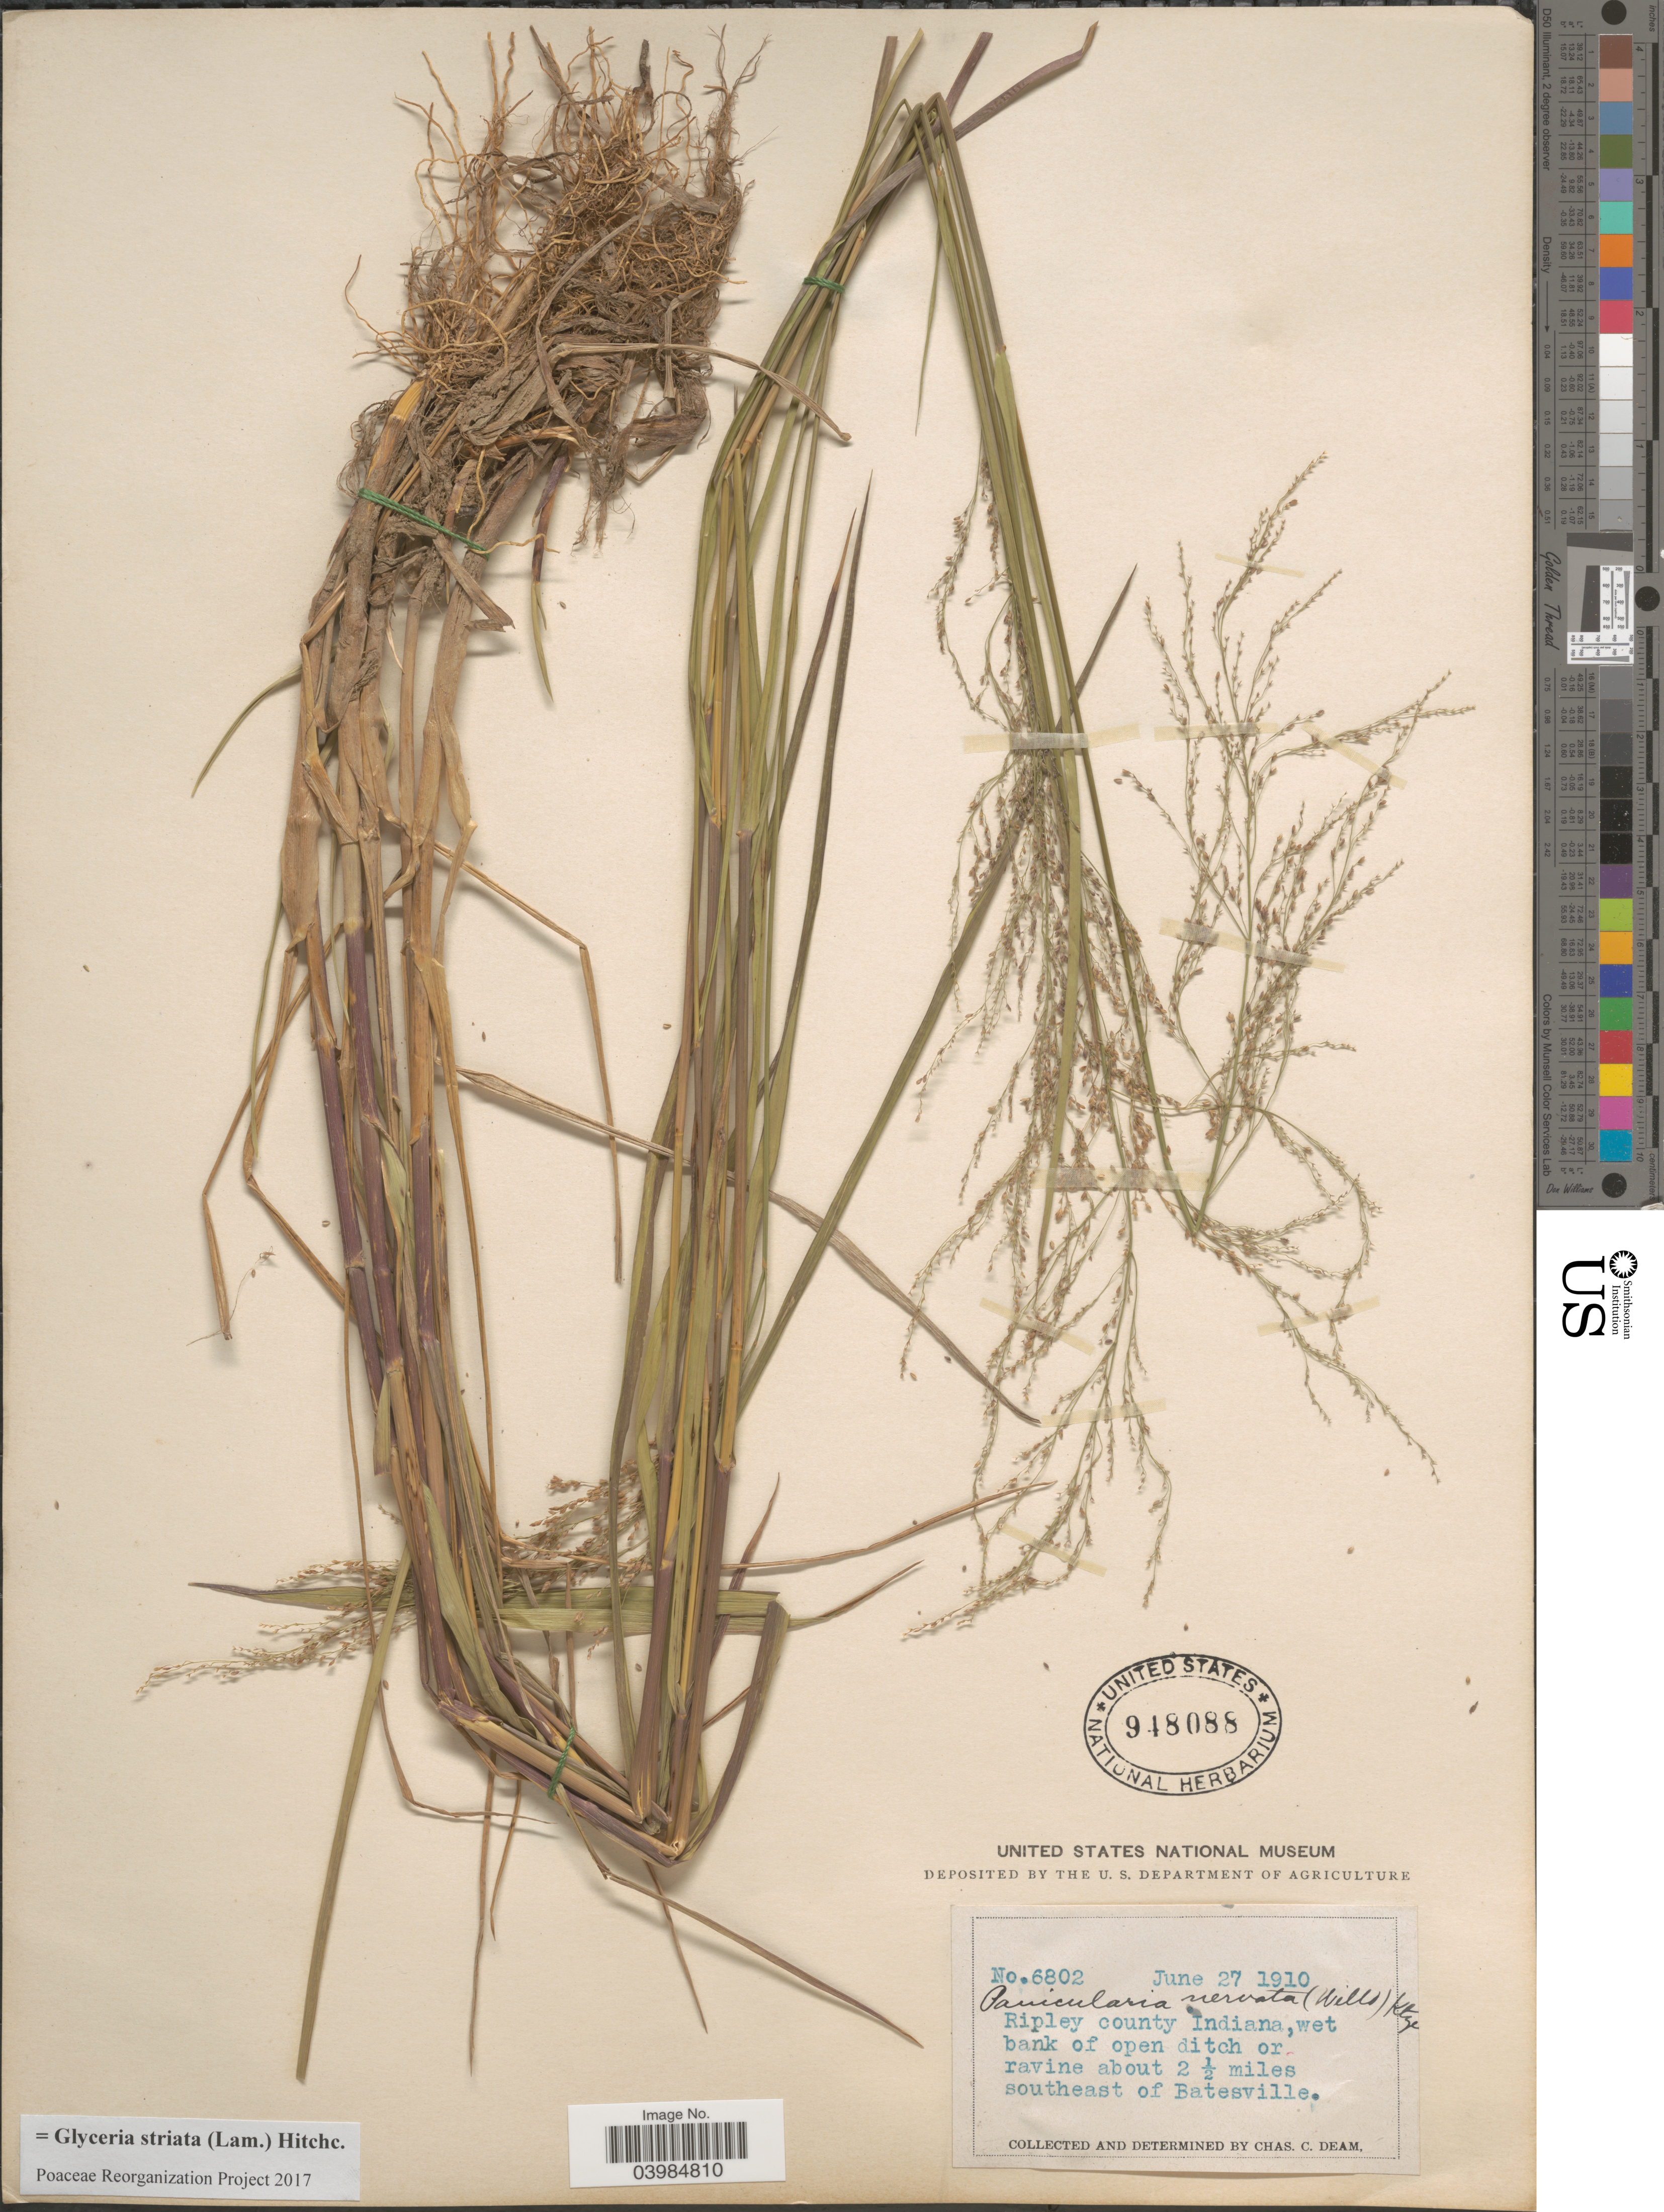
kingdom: Plantae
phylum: Tracheophyta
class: Liliopsida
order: Poales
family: Poaceae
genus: Glyceria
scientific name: Glyceria striata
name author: (Lam.) Hitchc.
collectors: C. C. Deam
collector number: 6802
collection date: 1910-06-27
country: United States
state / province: Indiana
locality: Ripley County, wet bank of open ditch or ravine about 2½ miles southeast of Batesville.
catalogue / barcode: US 948088